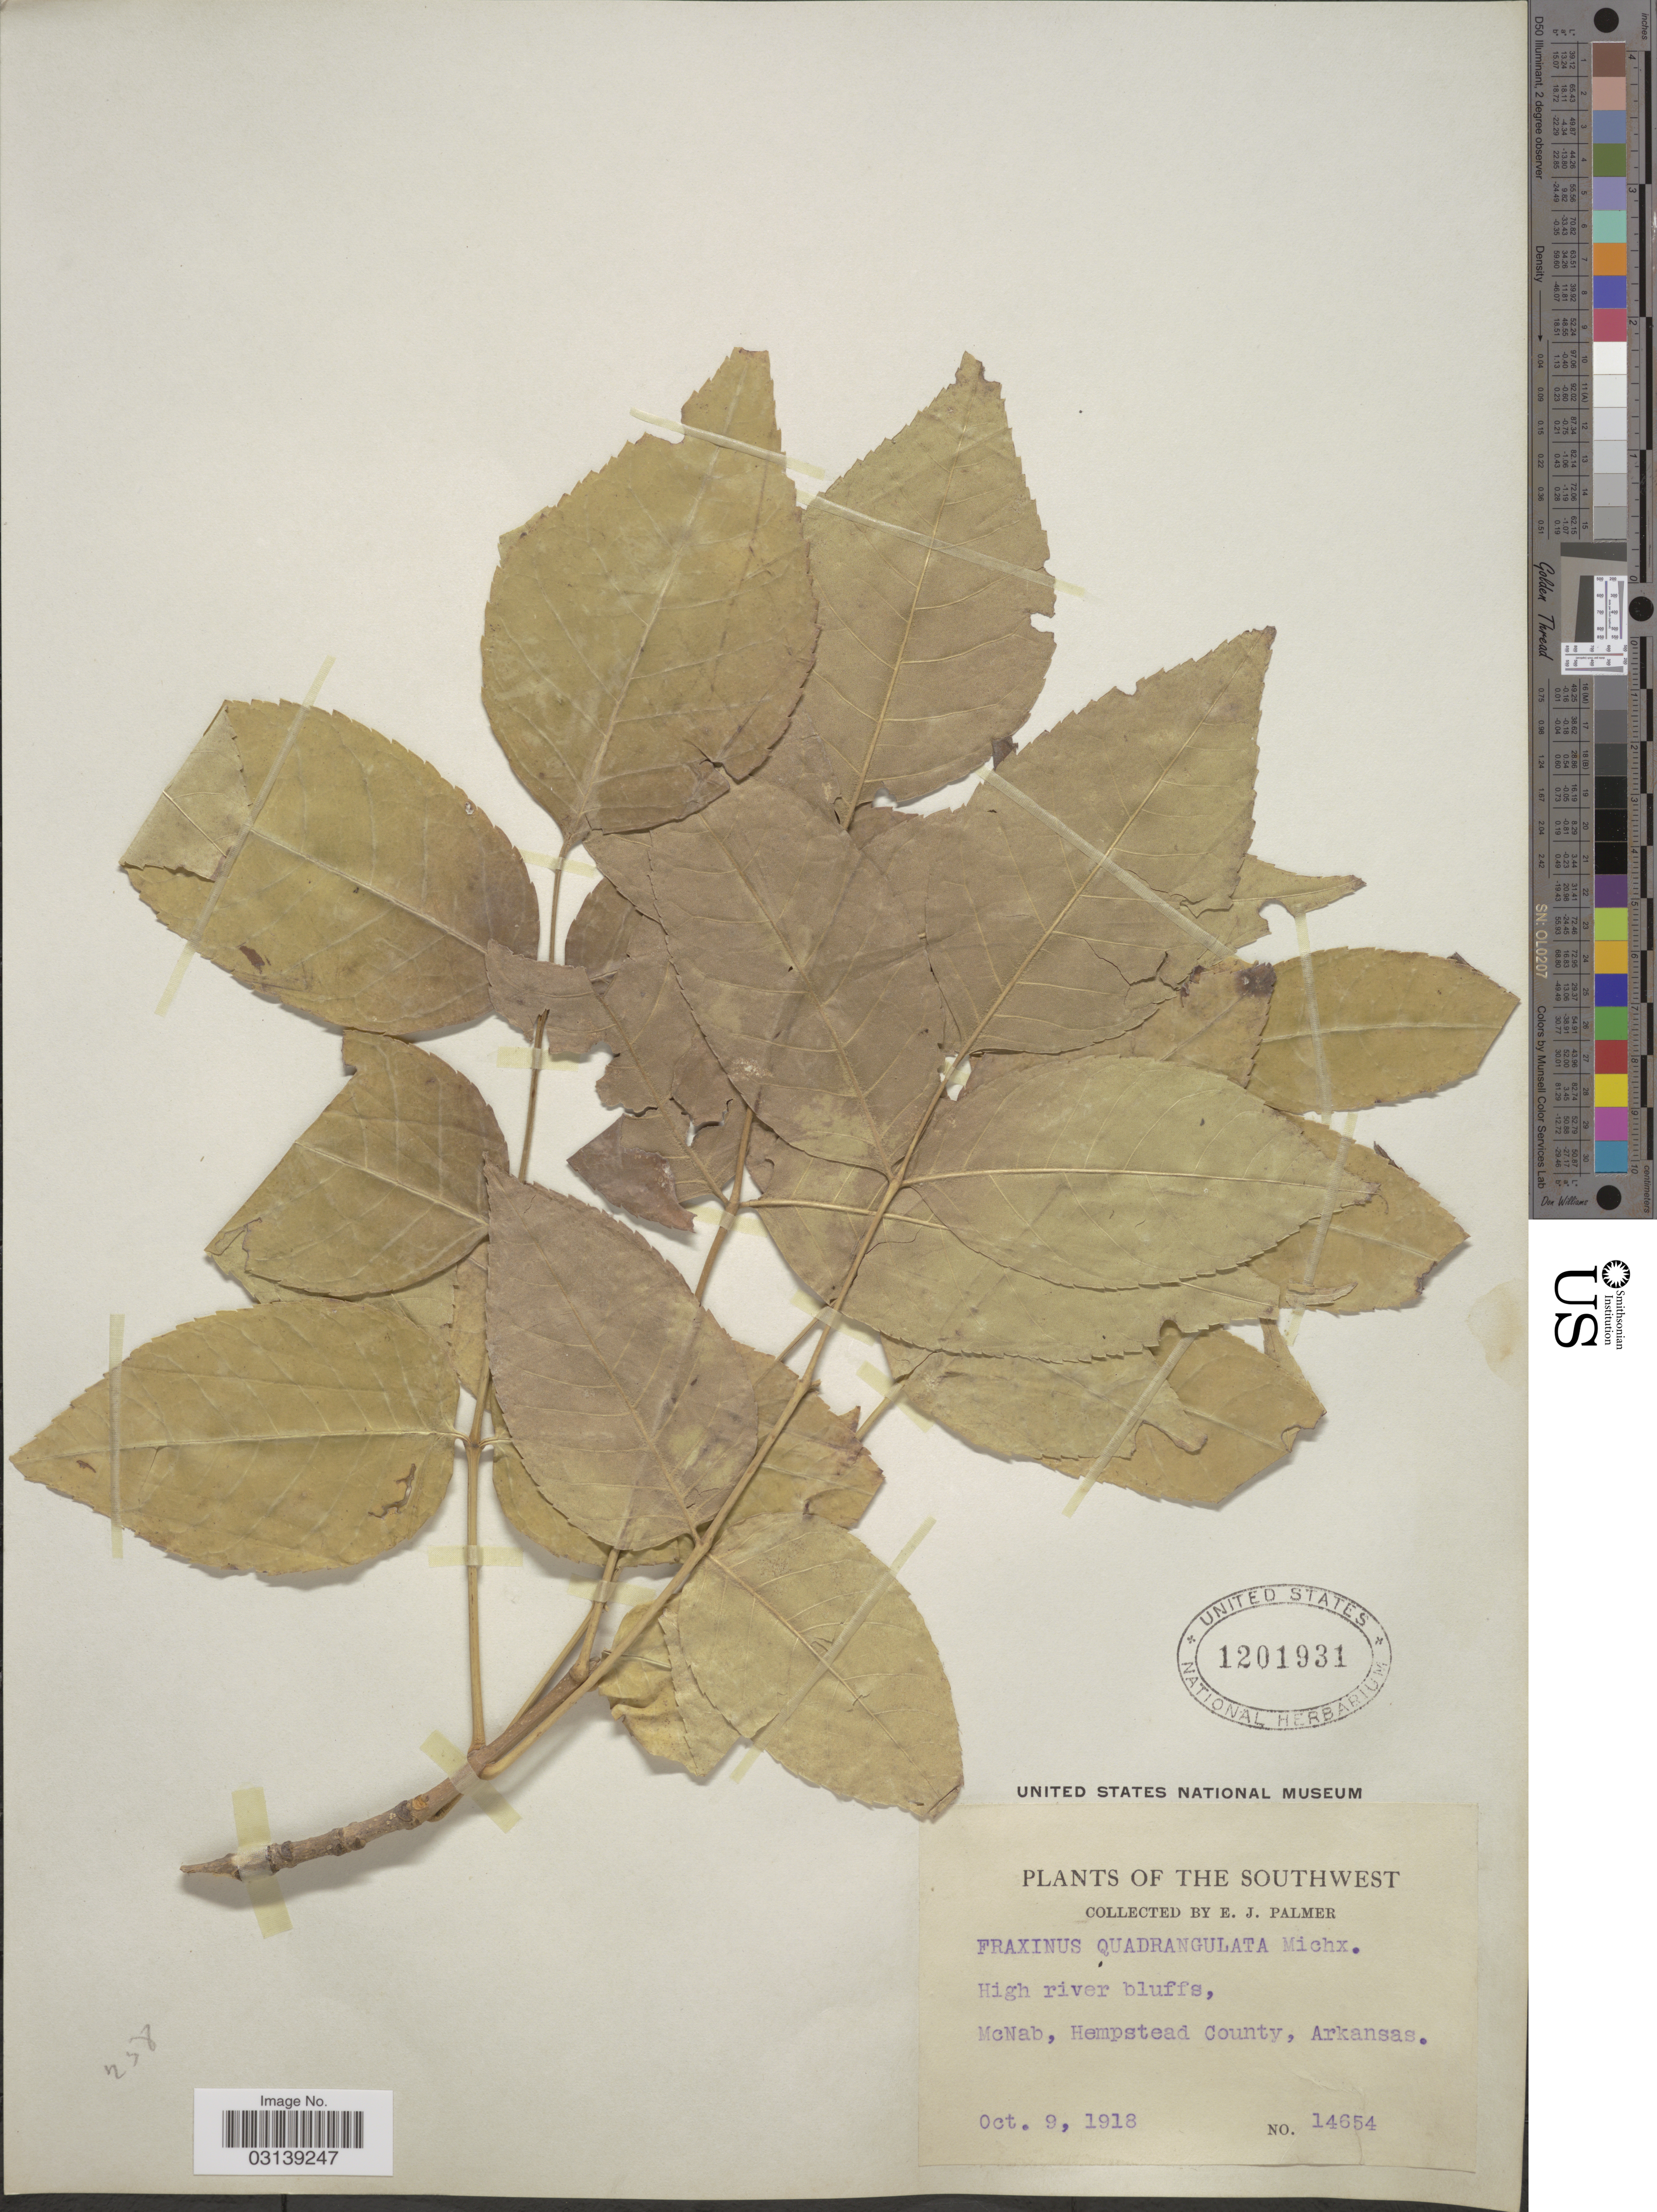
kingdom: Plantae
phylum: Tracheophyta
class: Magnoliopsida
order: Lamiales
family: Oleaceae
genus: Fraxinus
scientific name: Fraxinus quadrangulata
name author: Michx.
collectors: E. J. Palmer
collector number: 14654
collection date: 1918-10-09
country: United States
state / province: Arkansas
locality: The Southwest, High river bluffs, McNab, Hempstead County.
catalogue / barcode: US 1201931